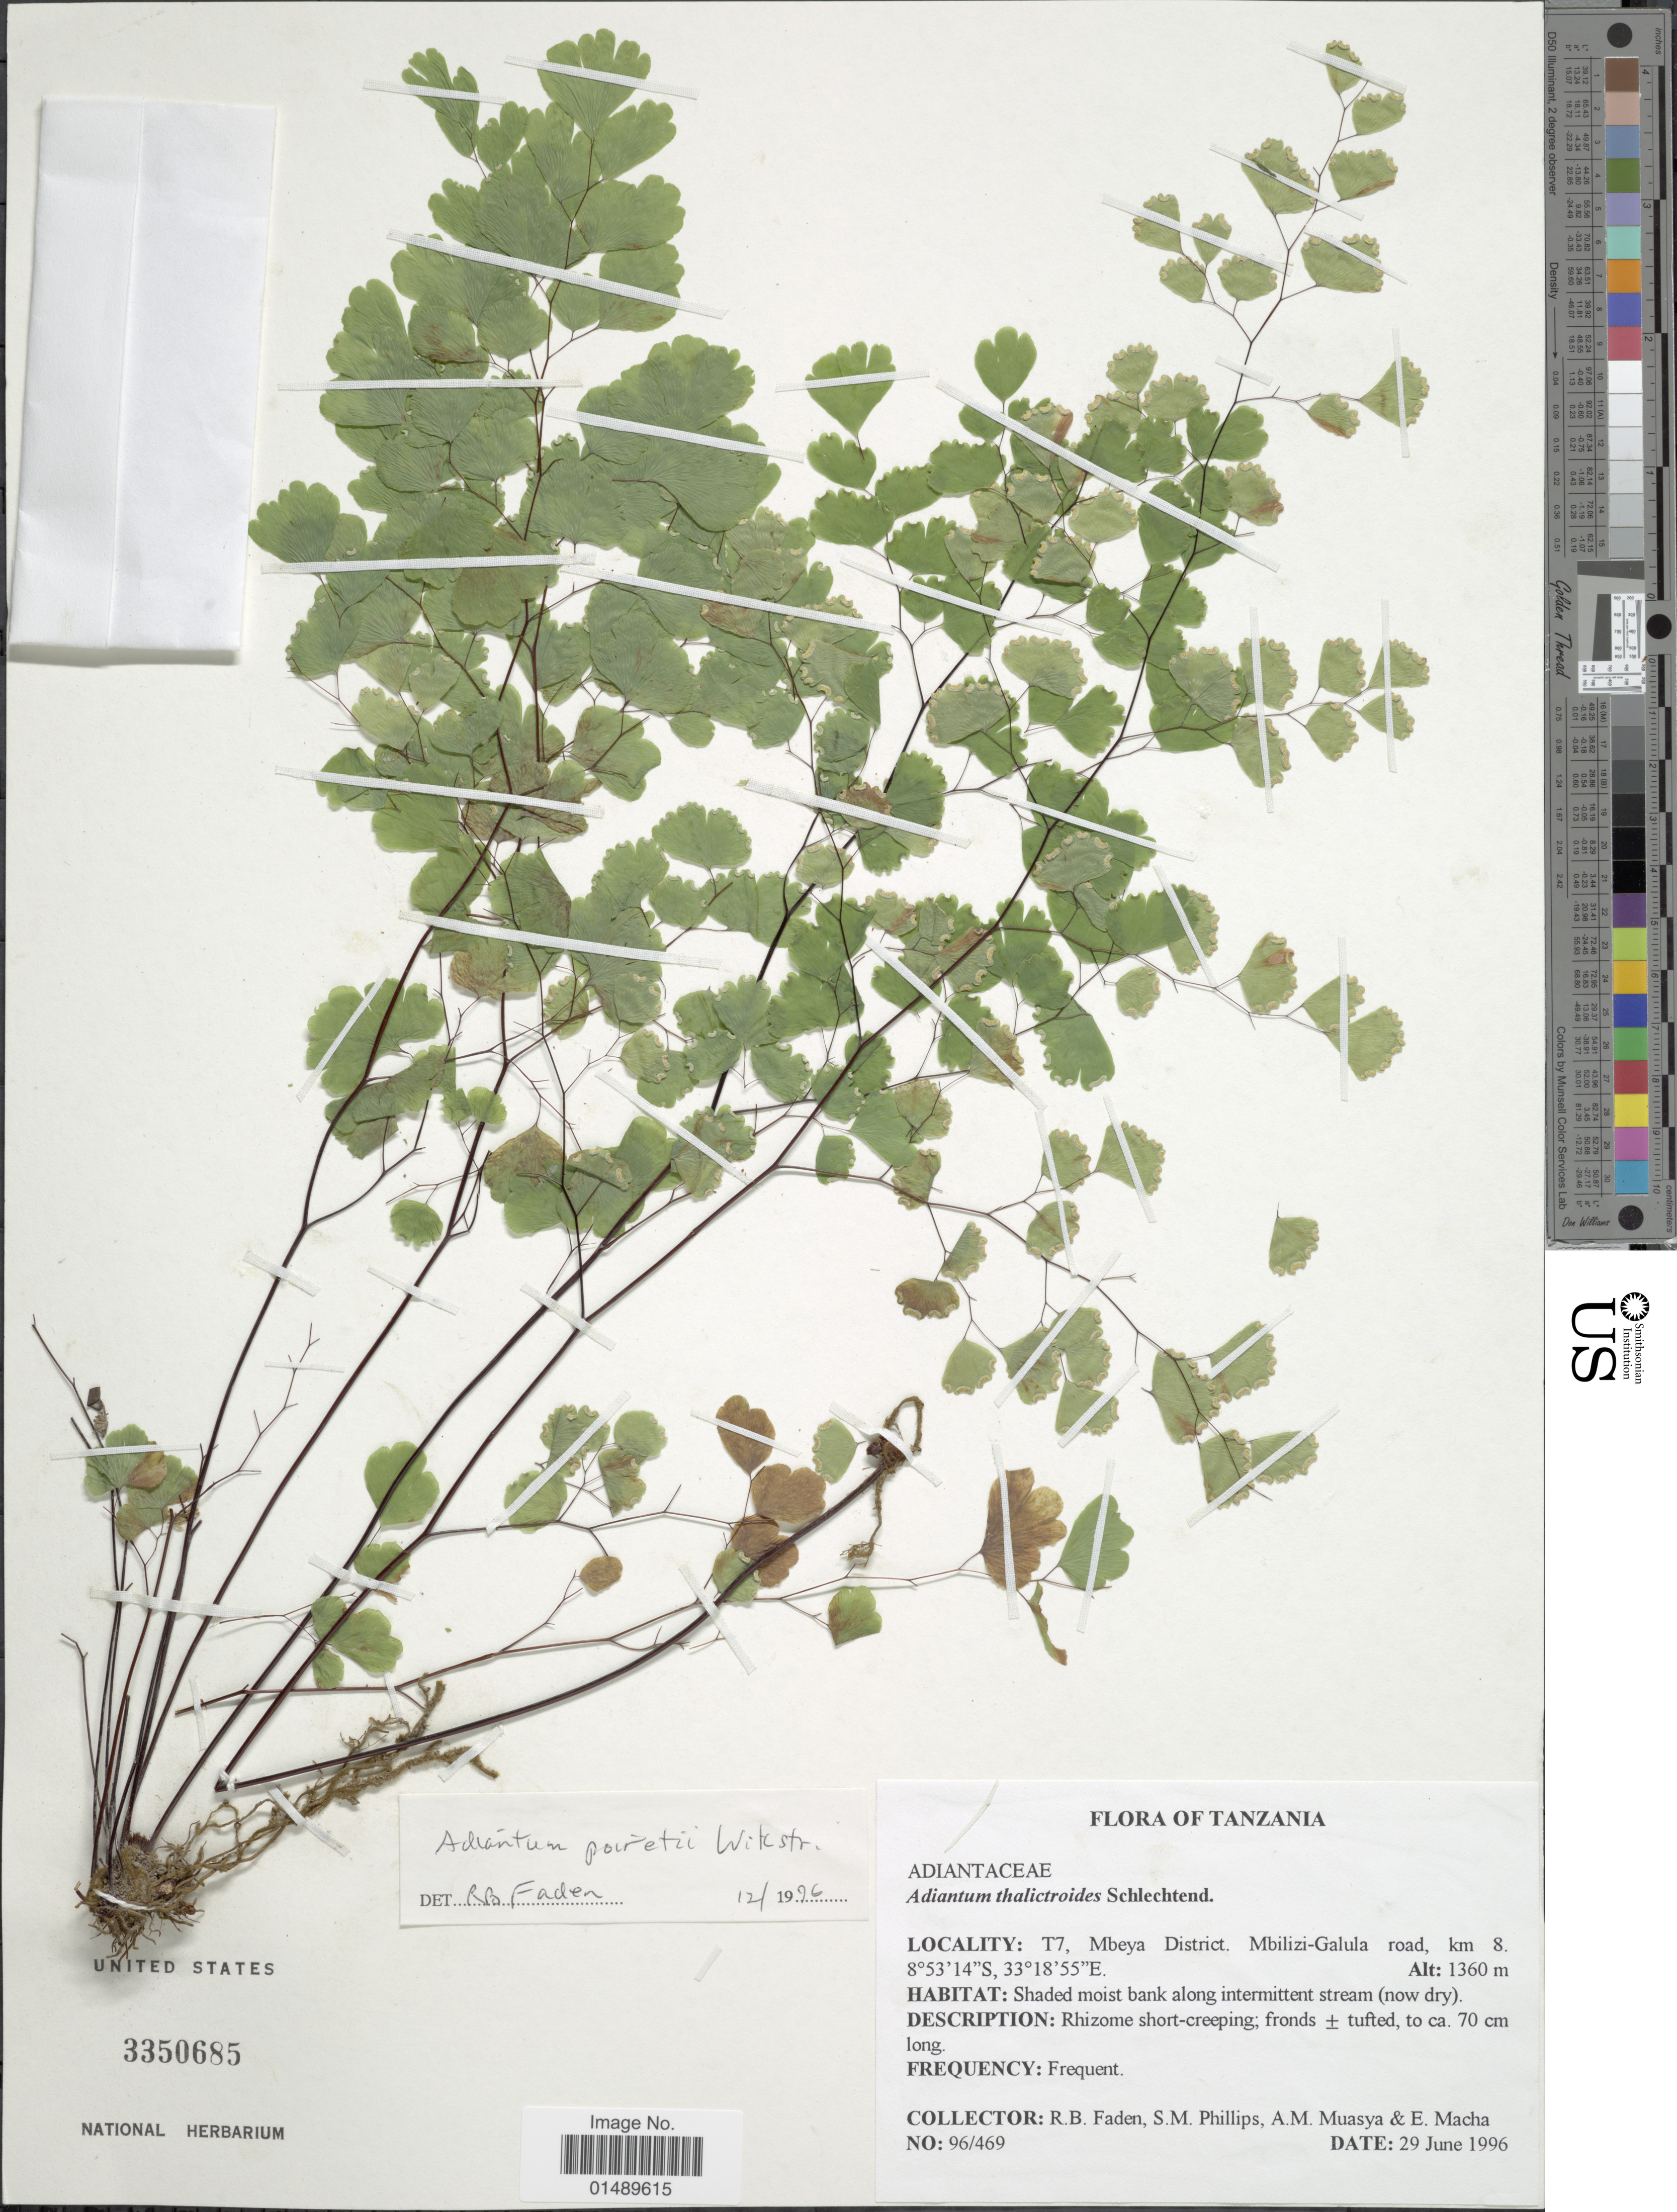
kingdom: Plantae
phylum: Tracheophyta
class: Polypodiopsida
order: Polypodiales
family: Pteridaceae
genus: Adiantum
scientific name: Adiantum poiretii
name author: Wikstr.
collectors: R. B. Faden, S. M. Phillips, A. Muasya & E. Macha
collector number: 96/469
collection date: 1996-06-29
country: Tanzania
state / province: Mbeya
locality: Tanzania, T7, Mbeya District, Mbilizi-Galula road, km 8.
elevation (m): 1360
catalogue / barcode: US 3350685